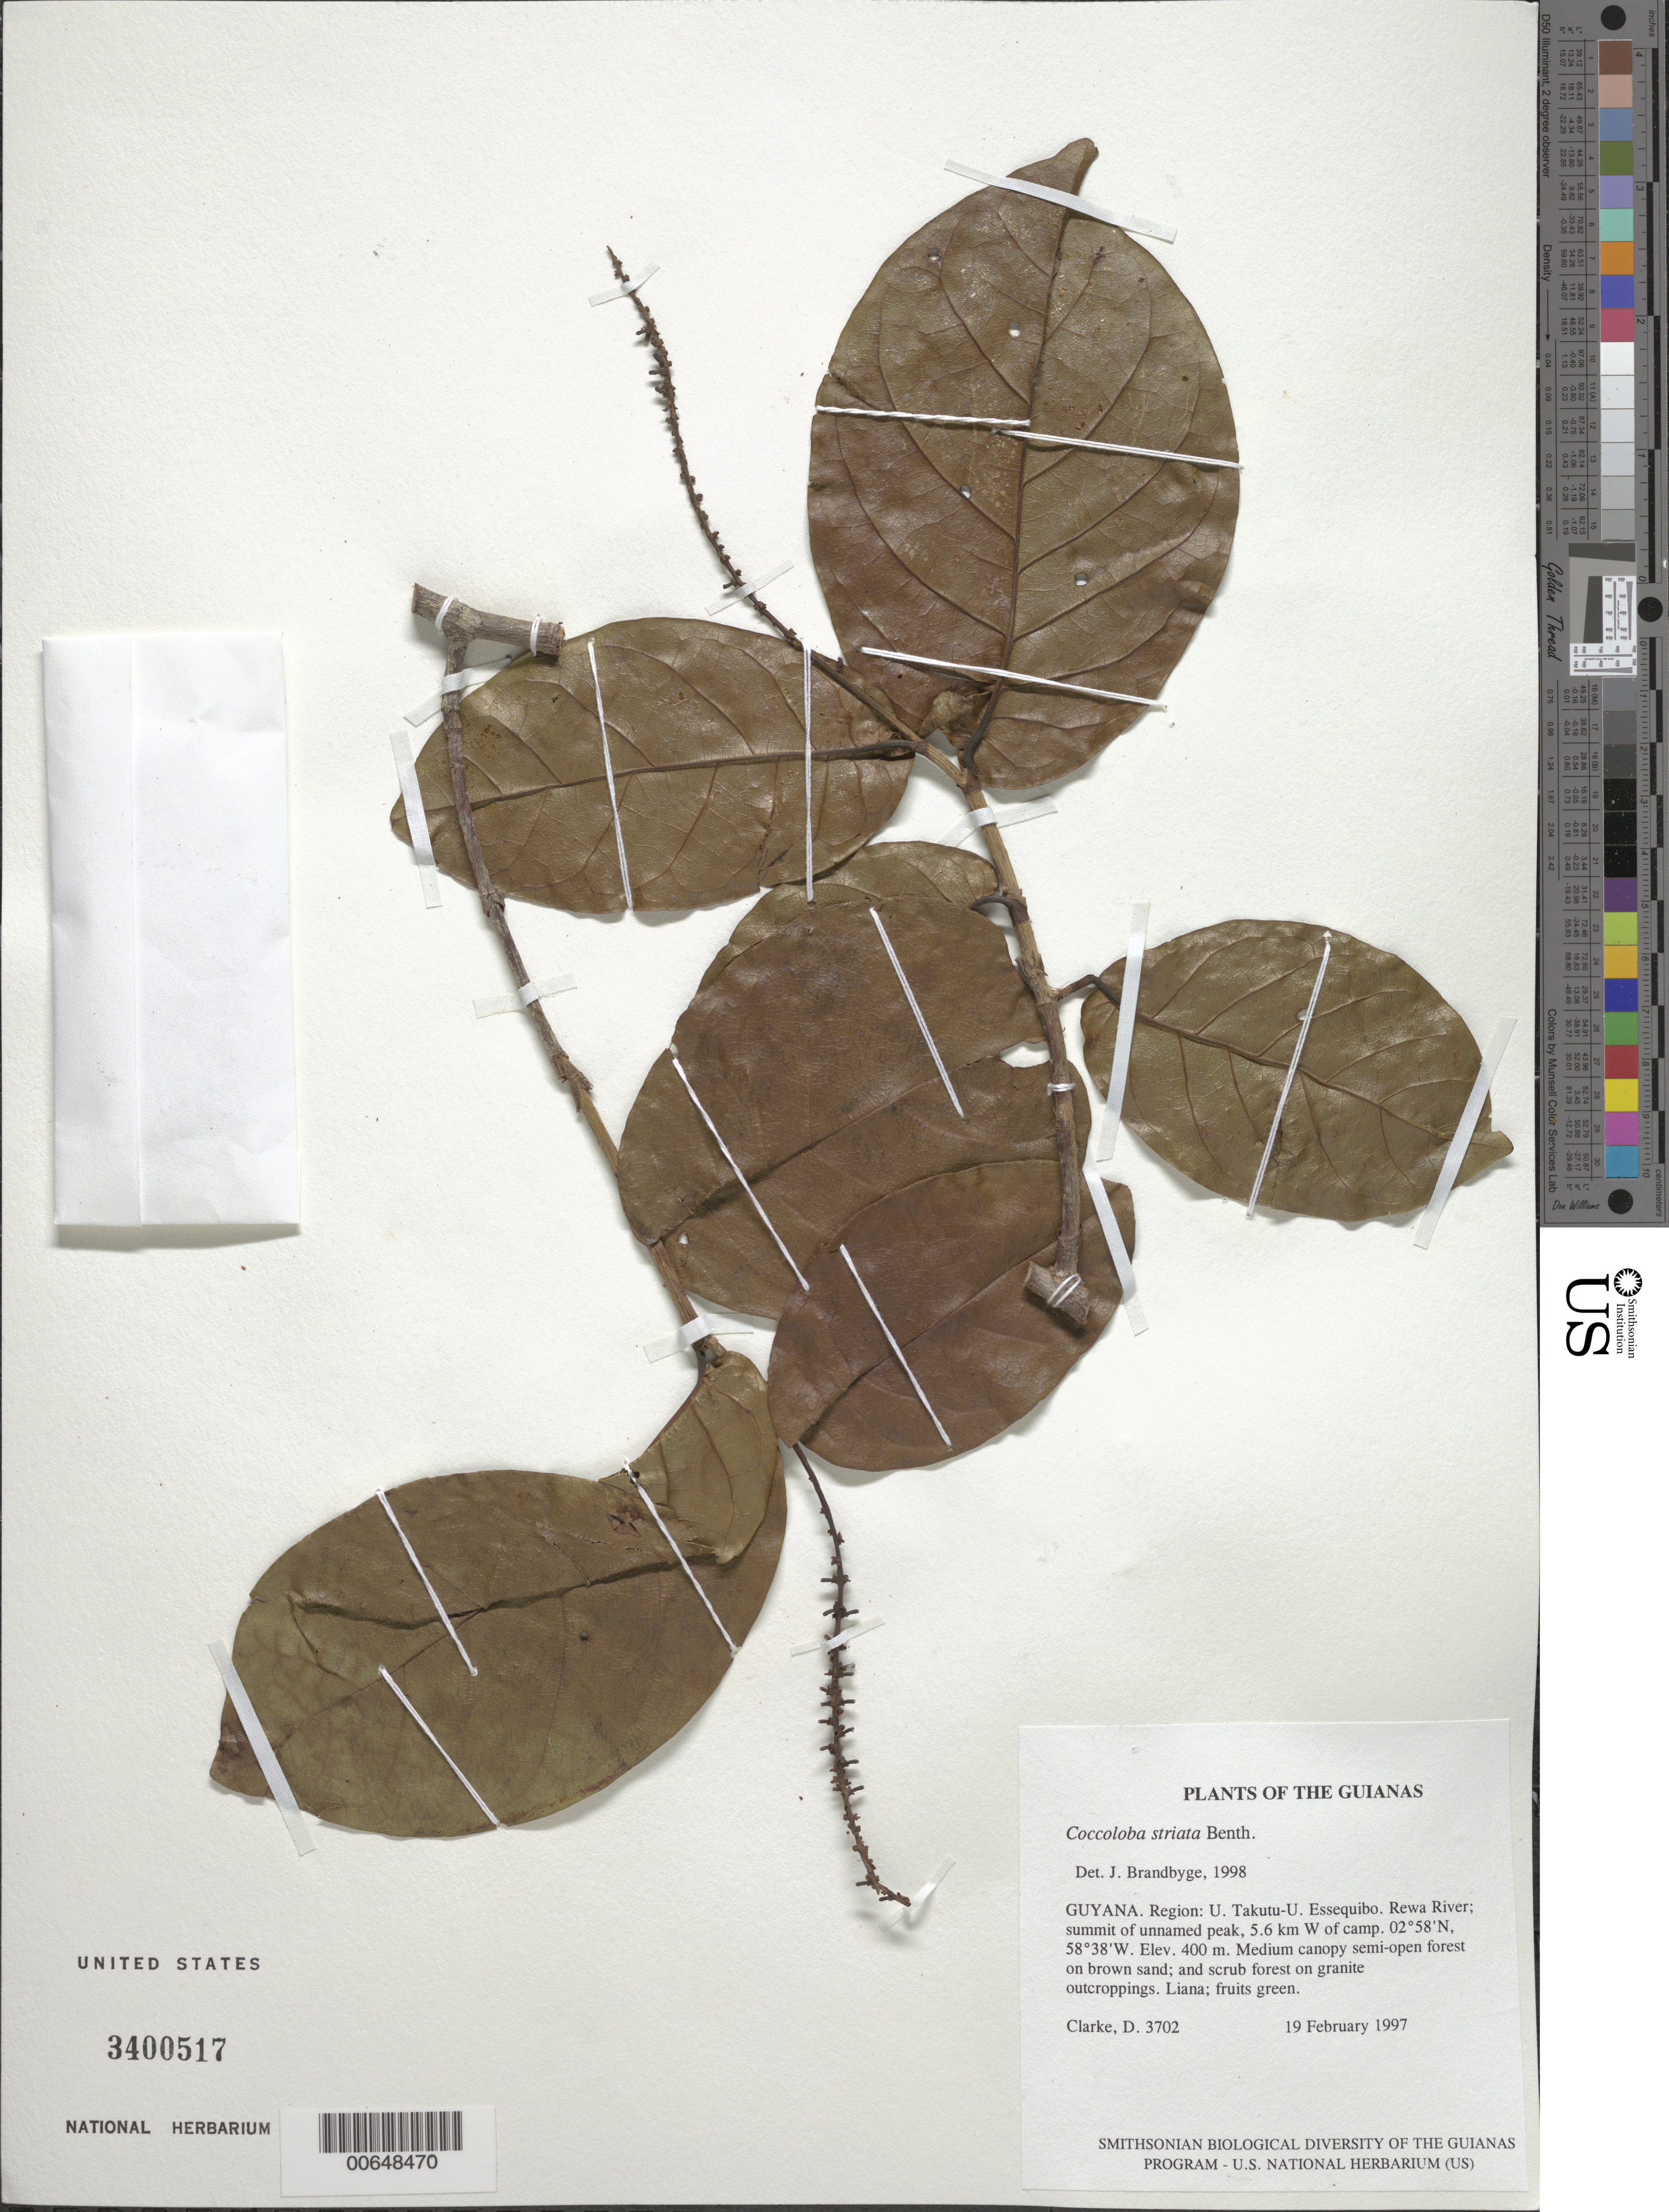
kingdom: Plantae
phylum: Tracheophyta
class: Magnoliopsida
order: Caryophyllales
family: Polygonaceae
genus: Coccoloba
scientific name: Coccoloba striata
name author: Benth.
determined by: Brandbyge, J.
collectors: H. D. Clarke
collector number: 3702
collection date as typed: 19 February 1997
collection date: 1997-02-19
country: Guyana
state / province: U. Takutu-U. Essequibo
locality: Rewa River; summit of unnamed peak, 5.6 km W of camp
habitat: Medium canopy semi-open forest on brown sand; and scrub forest on granite outcroppings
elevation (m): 400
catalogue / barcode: US 3400517